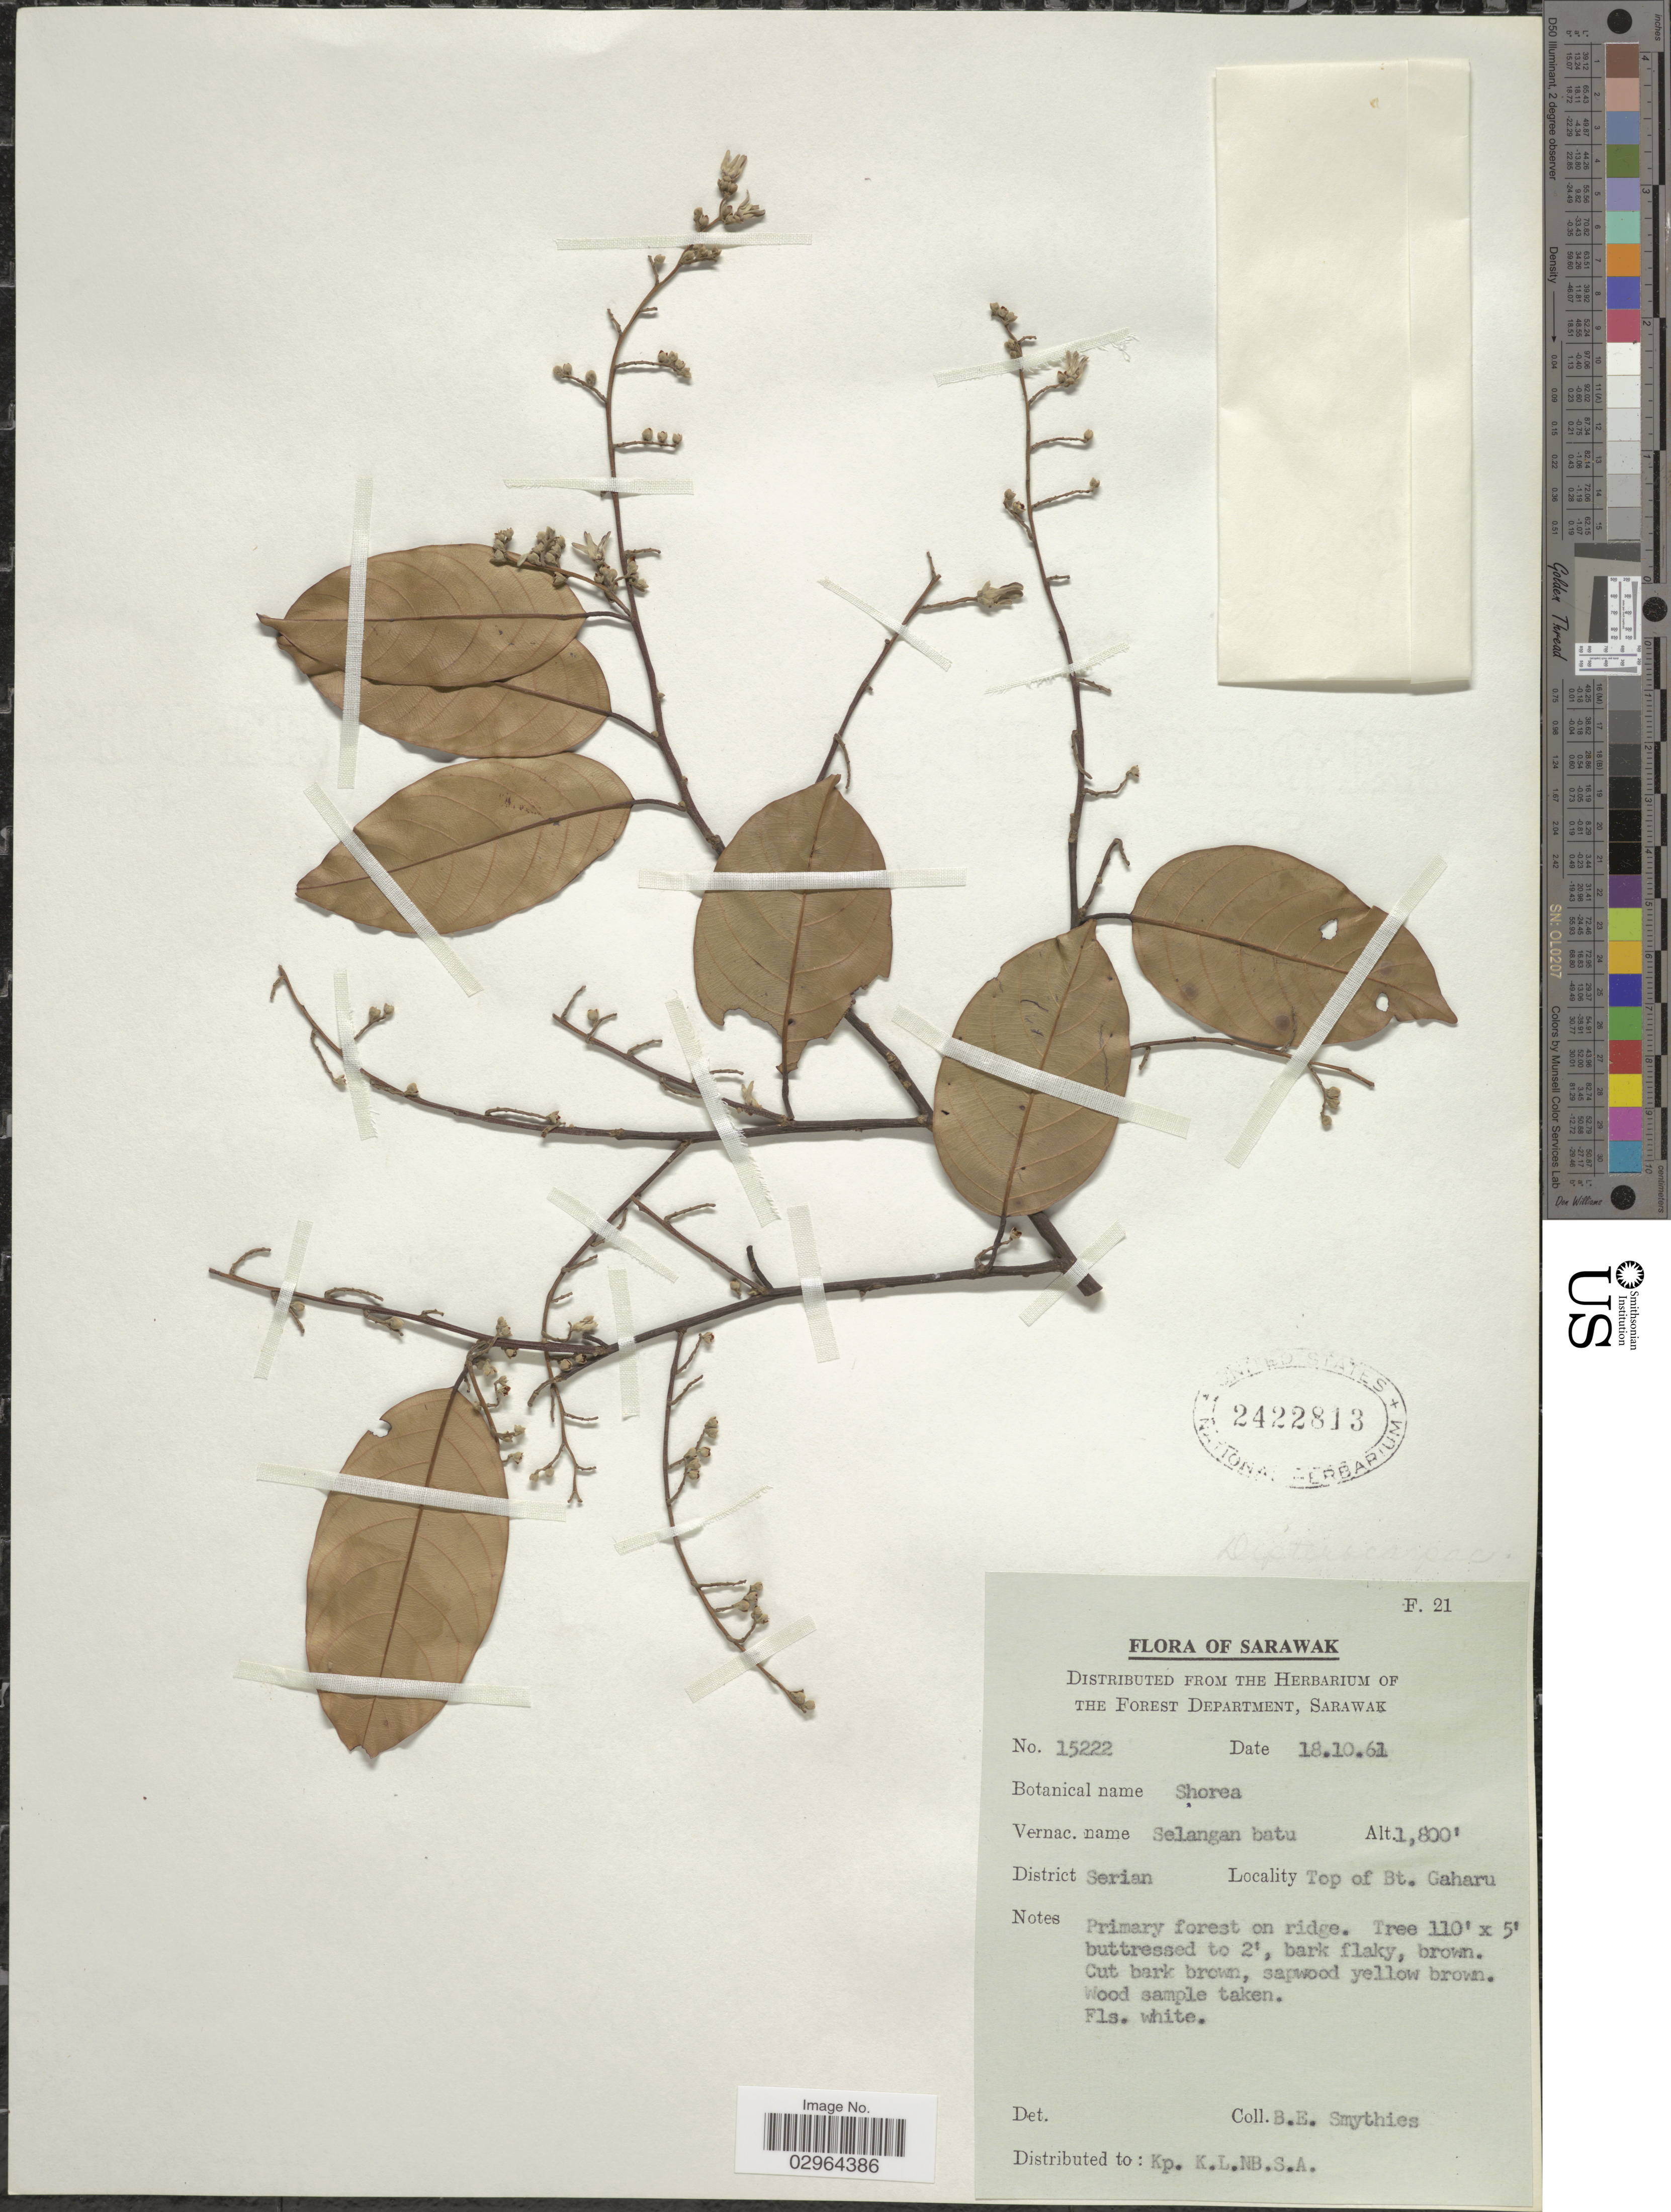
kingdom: Plantae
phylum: Tracheophyta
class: Magnoliopsida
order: Malvales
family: Dipterocarpaceae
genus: Shorea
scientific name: Shorea brunnescens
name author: P.S. Ashton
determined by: Ashton, P. S.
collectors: B.E. Smythies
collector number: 15222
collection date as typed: Transcribed d/m/y: 18/10/61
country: Malaysia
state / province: Sarawak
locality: District Serian, Top of Bt. Gaharu.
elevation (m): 549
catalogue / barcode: US 2422813